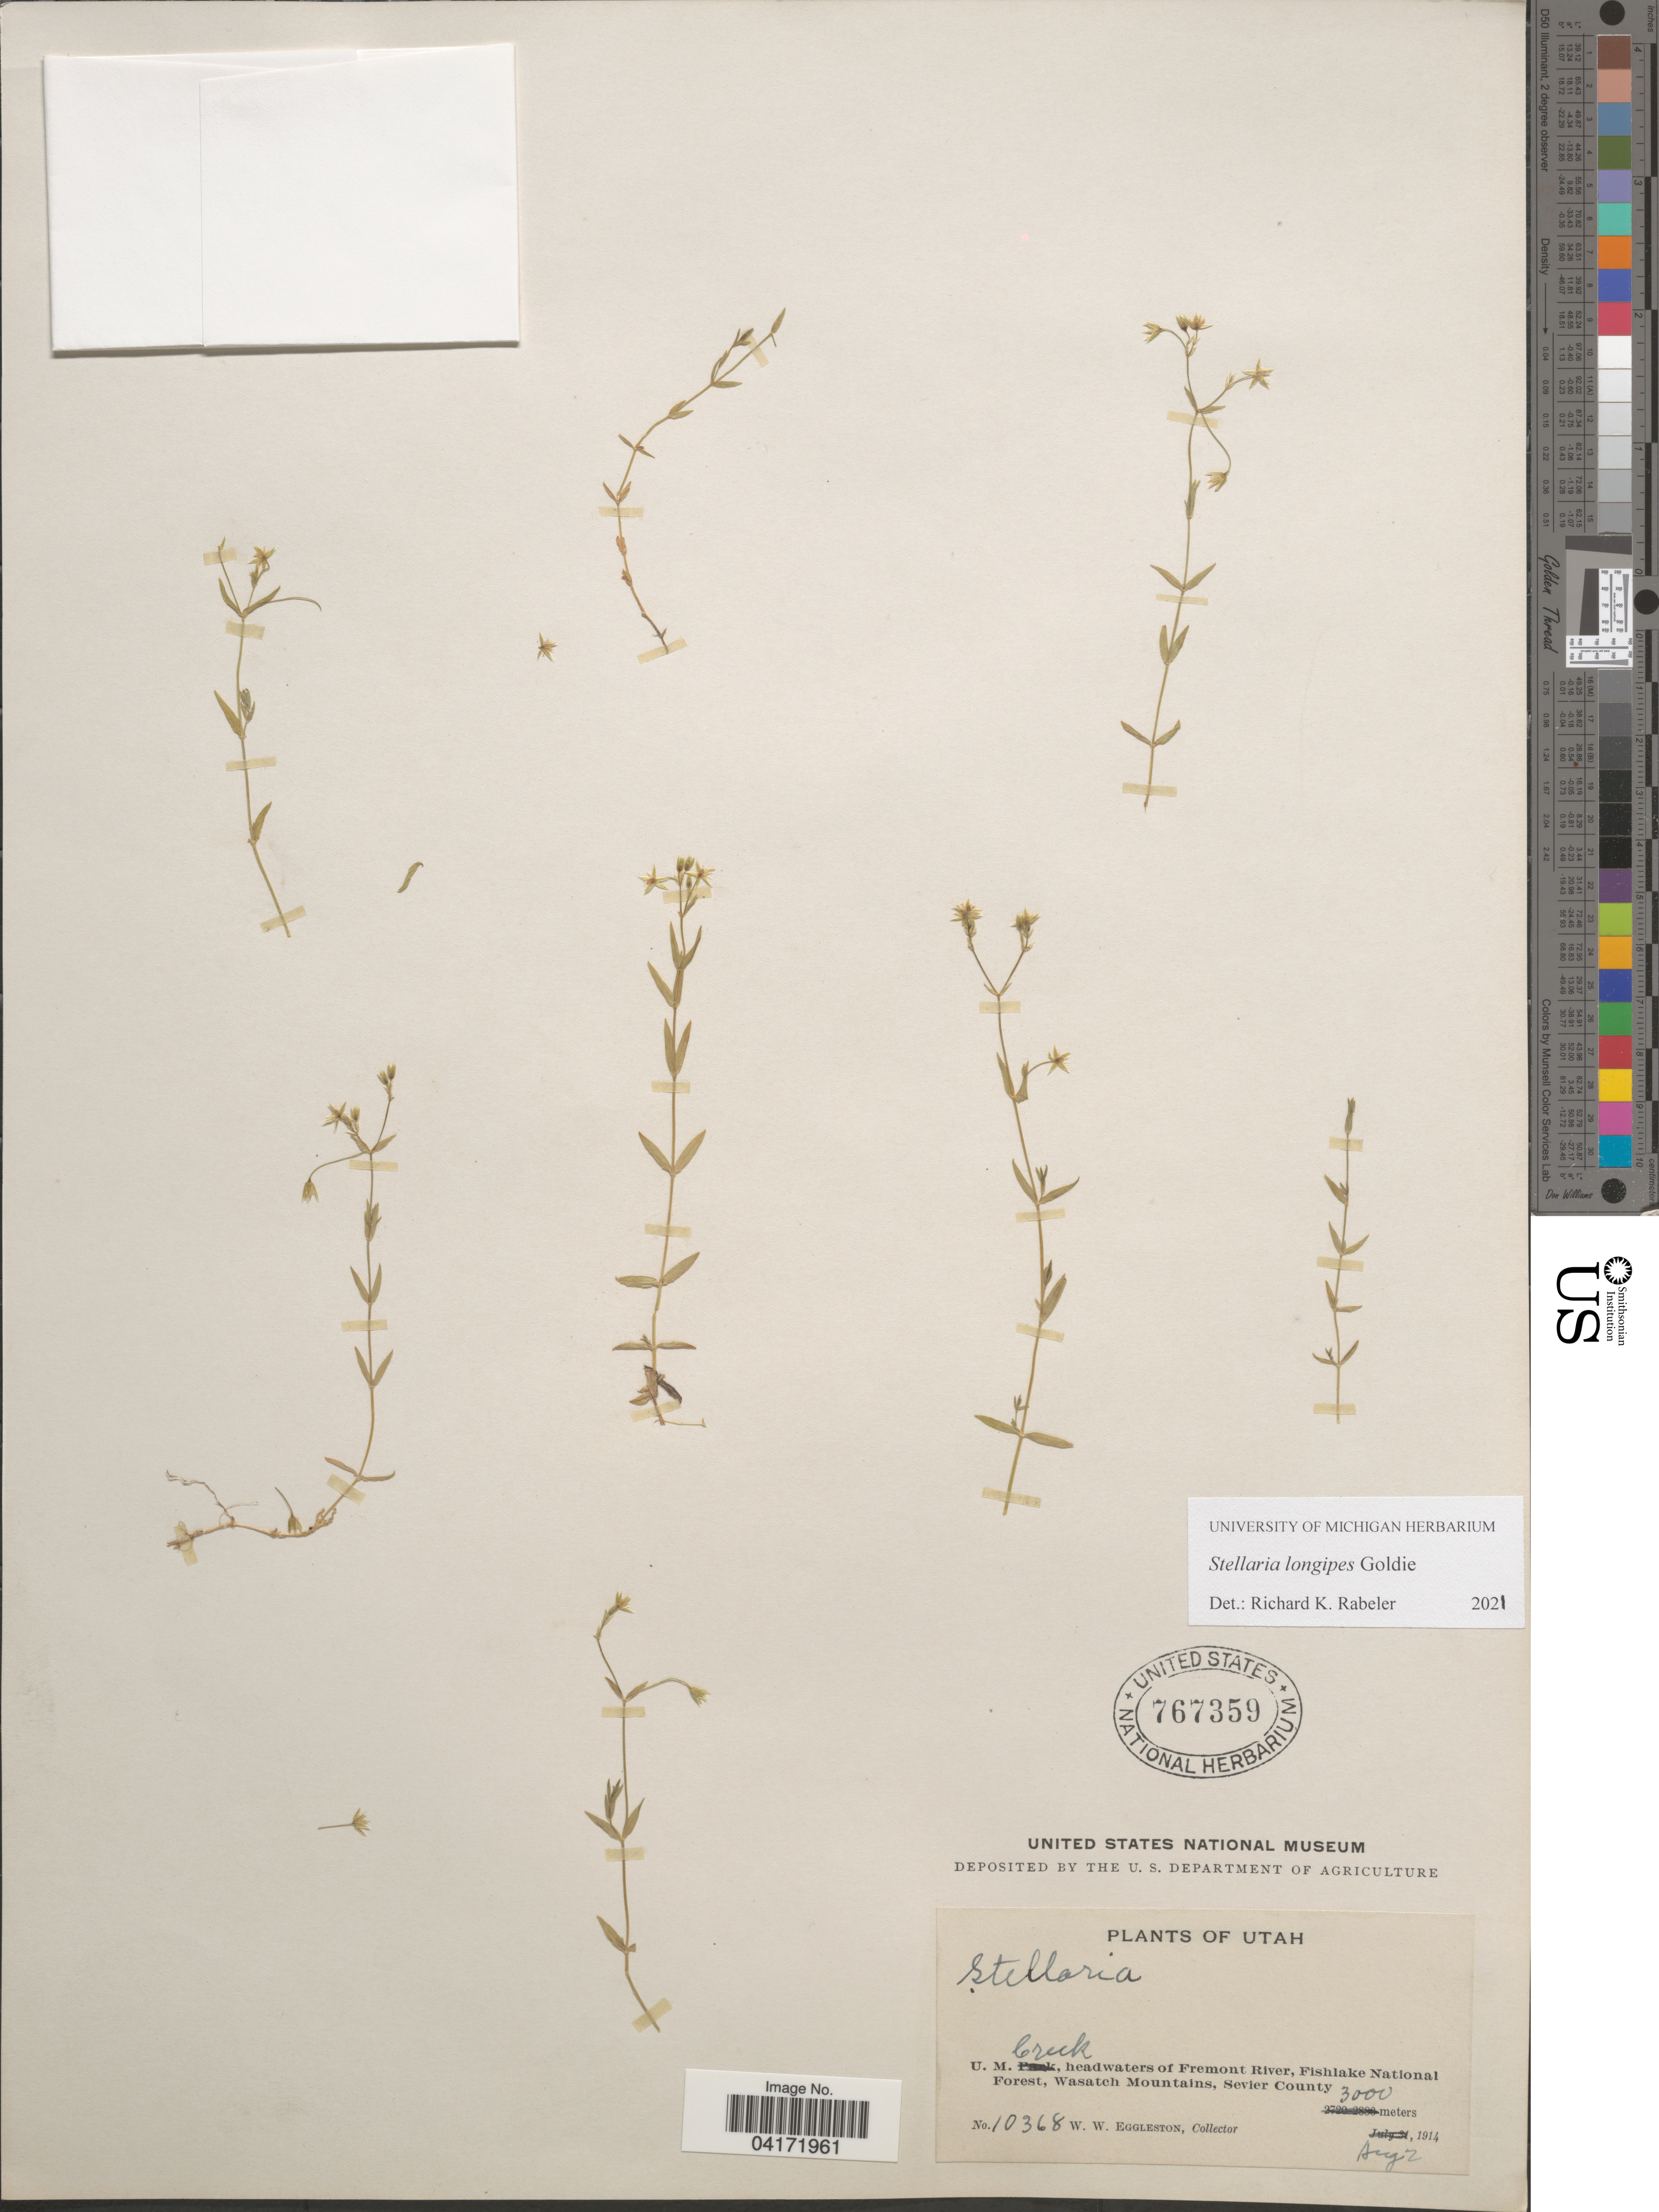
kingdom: Plantae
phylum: Tracheophyta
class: Magnoliopsida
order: Caryophyllales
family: Caryophyllaceae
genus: Stellaria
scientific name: Stellaria longipes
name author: Goldie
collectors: W. W. Eggleston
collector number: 10368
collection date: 1914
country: United States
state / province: Utah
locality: U. M. Creek, headwaters of Fremont River, Fishlake National Forest, Wasatch Mountains, Sevier County.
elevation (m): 3000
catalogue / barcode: US 767359